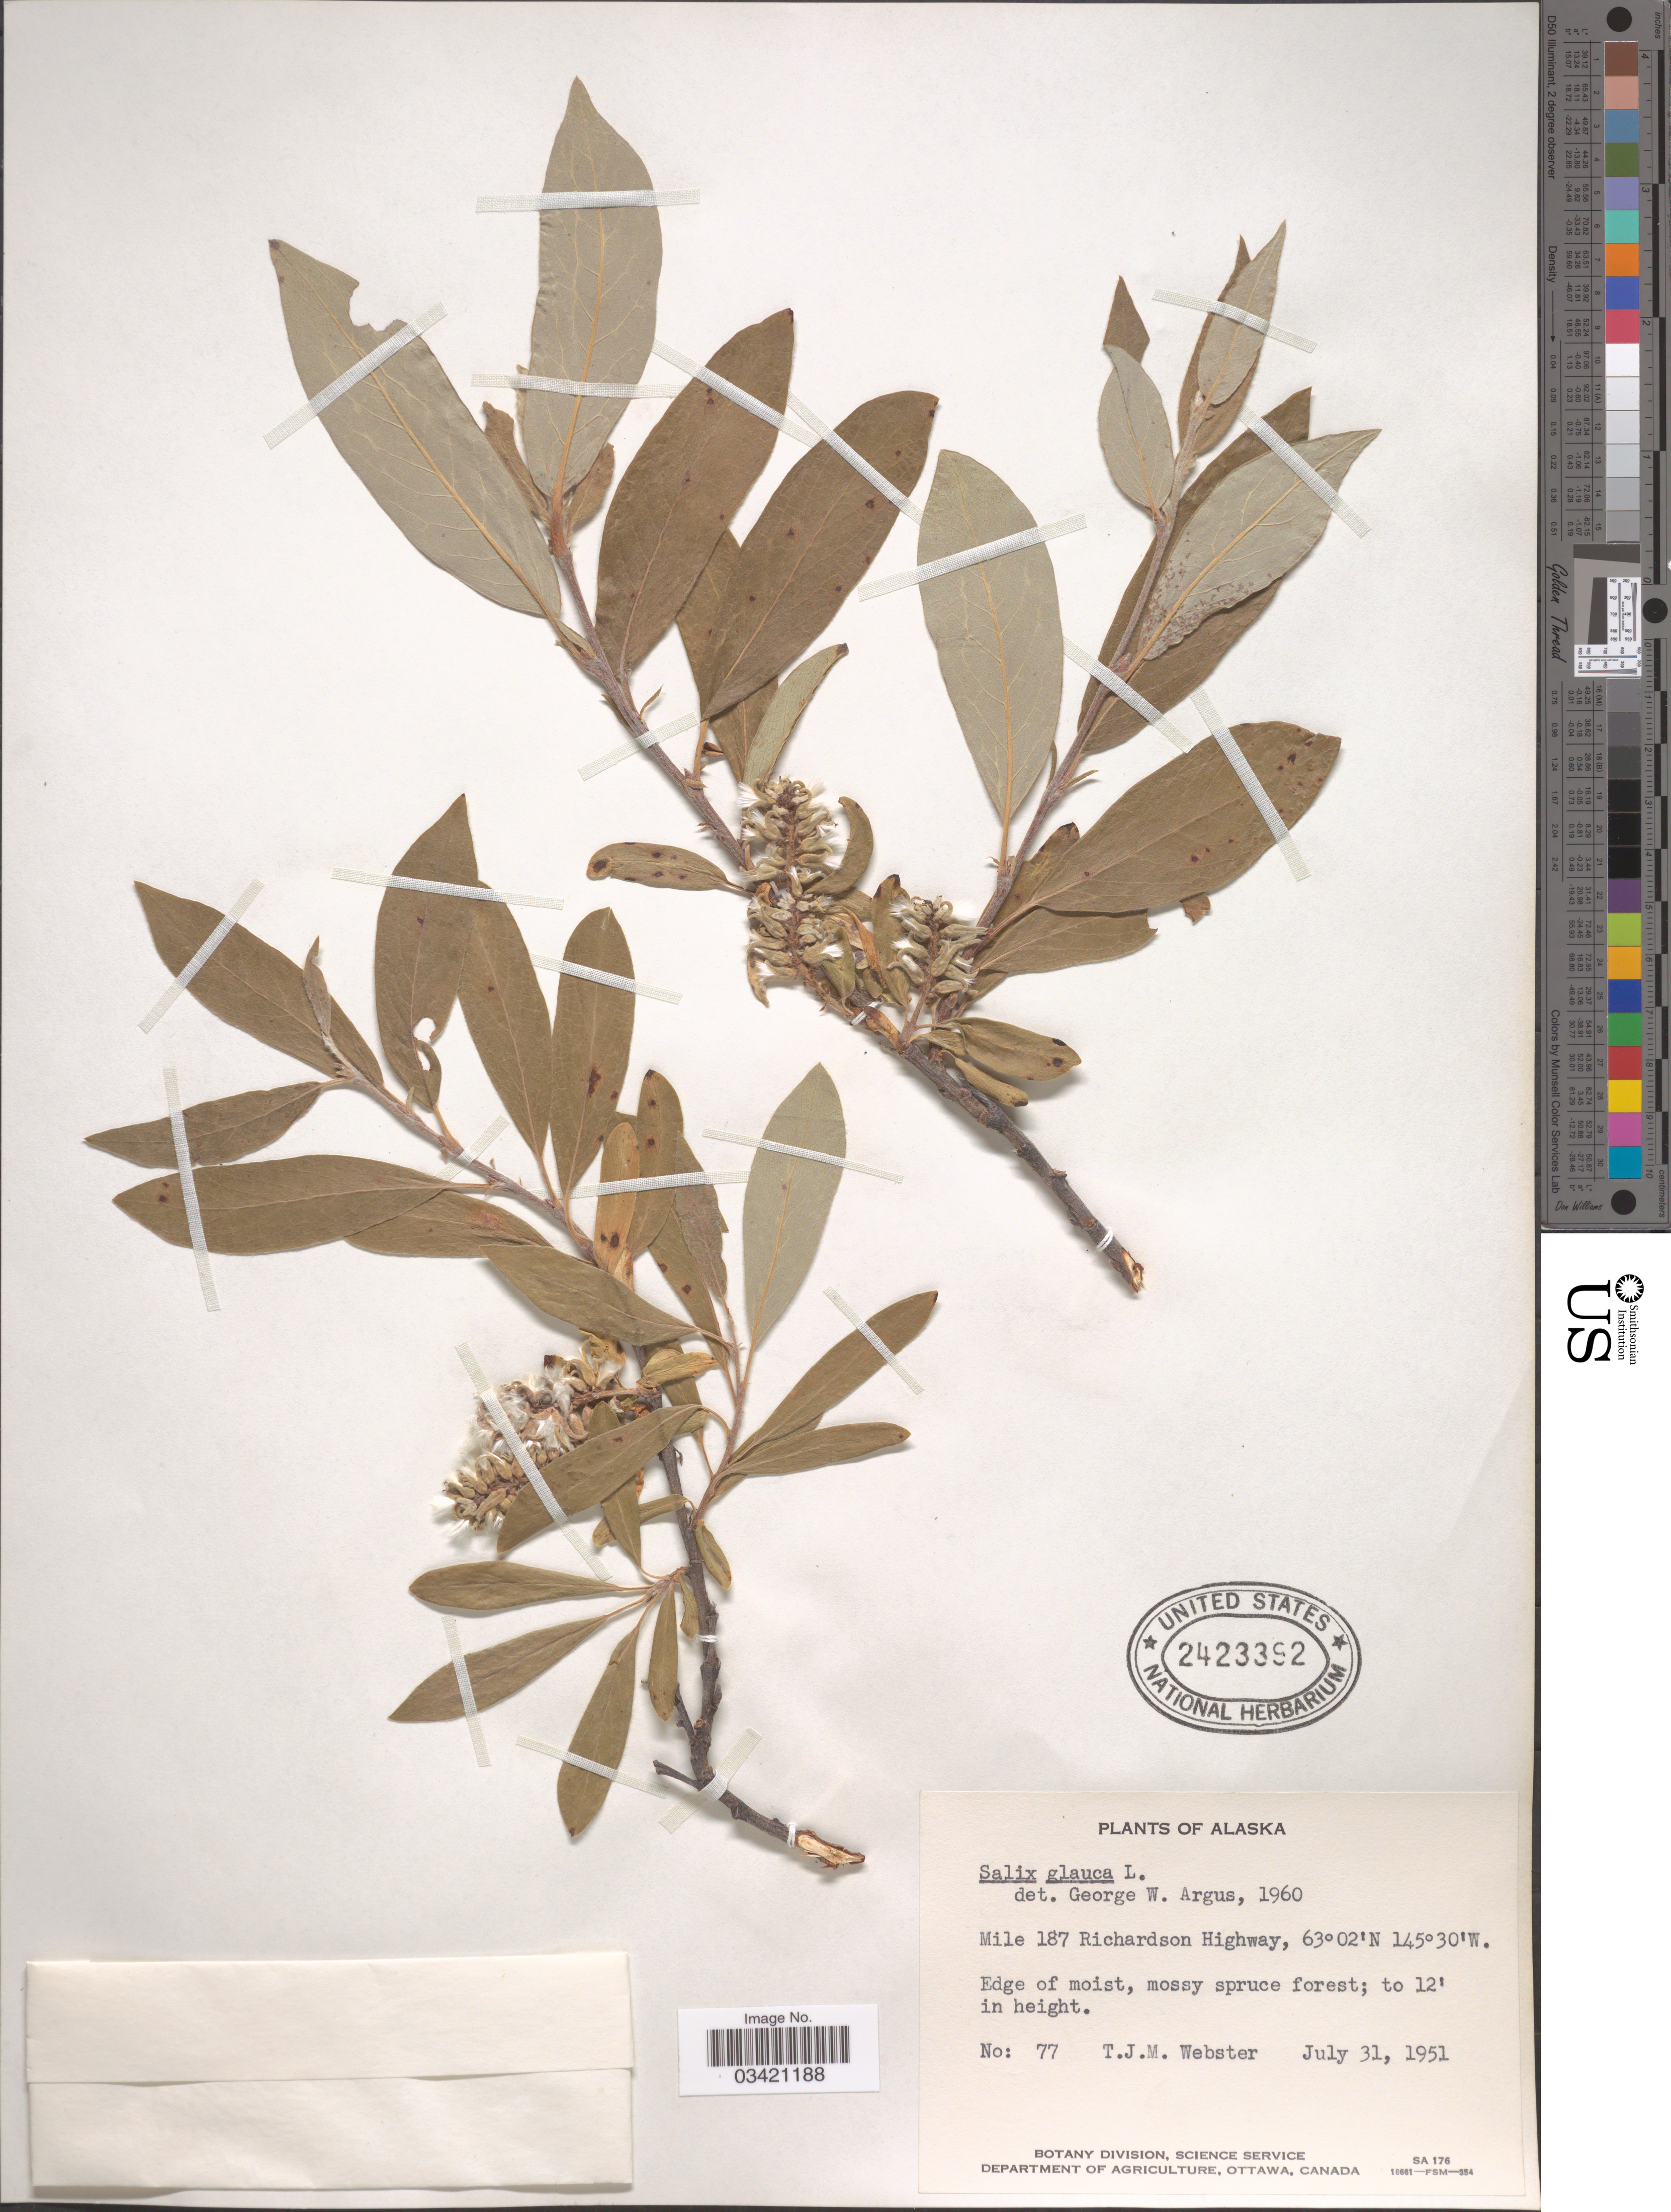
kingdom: Plantae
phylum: Tracheophyta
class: Magnoliopsida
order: Malpighiales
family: Salicaceae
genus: Salix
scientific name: Salix glauca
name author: L.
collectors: T. J. Webster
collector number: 77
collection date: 1951-07-31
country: United States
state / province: Alaska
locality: Mile 187 Richardson Highway.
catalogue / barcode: US 2423392